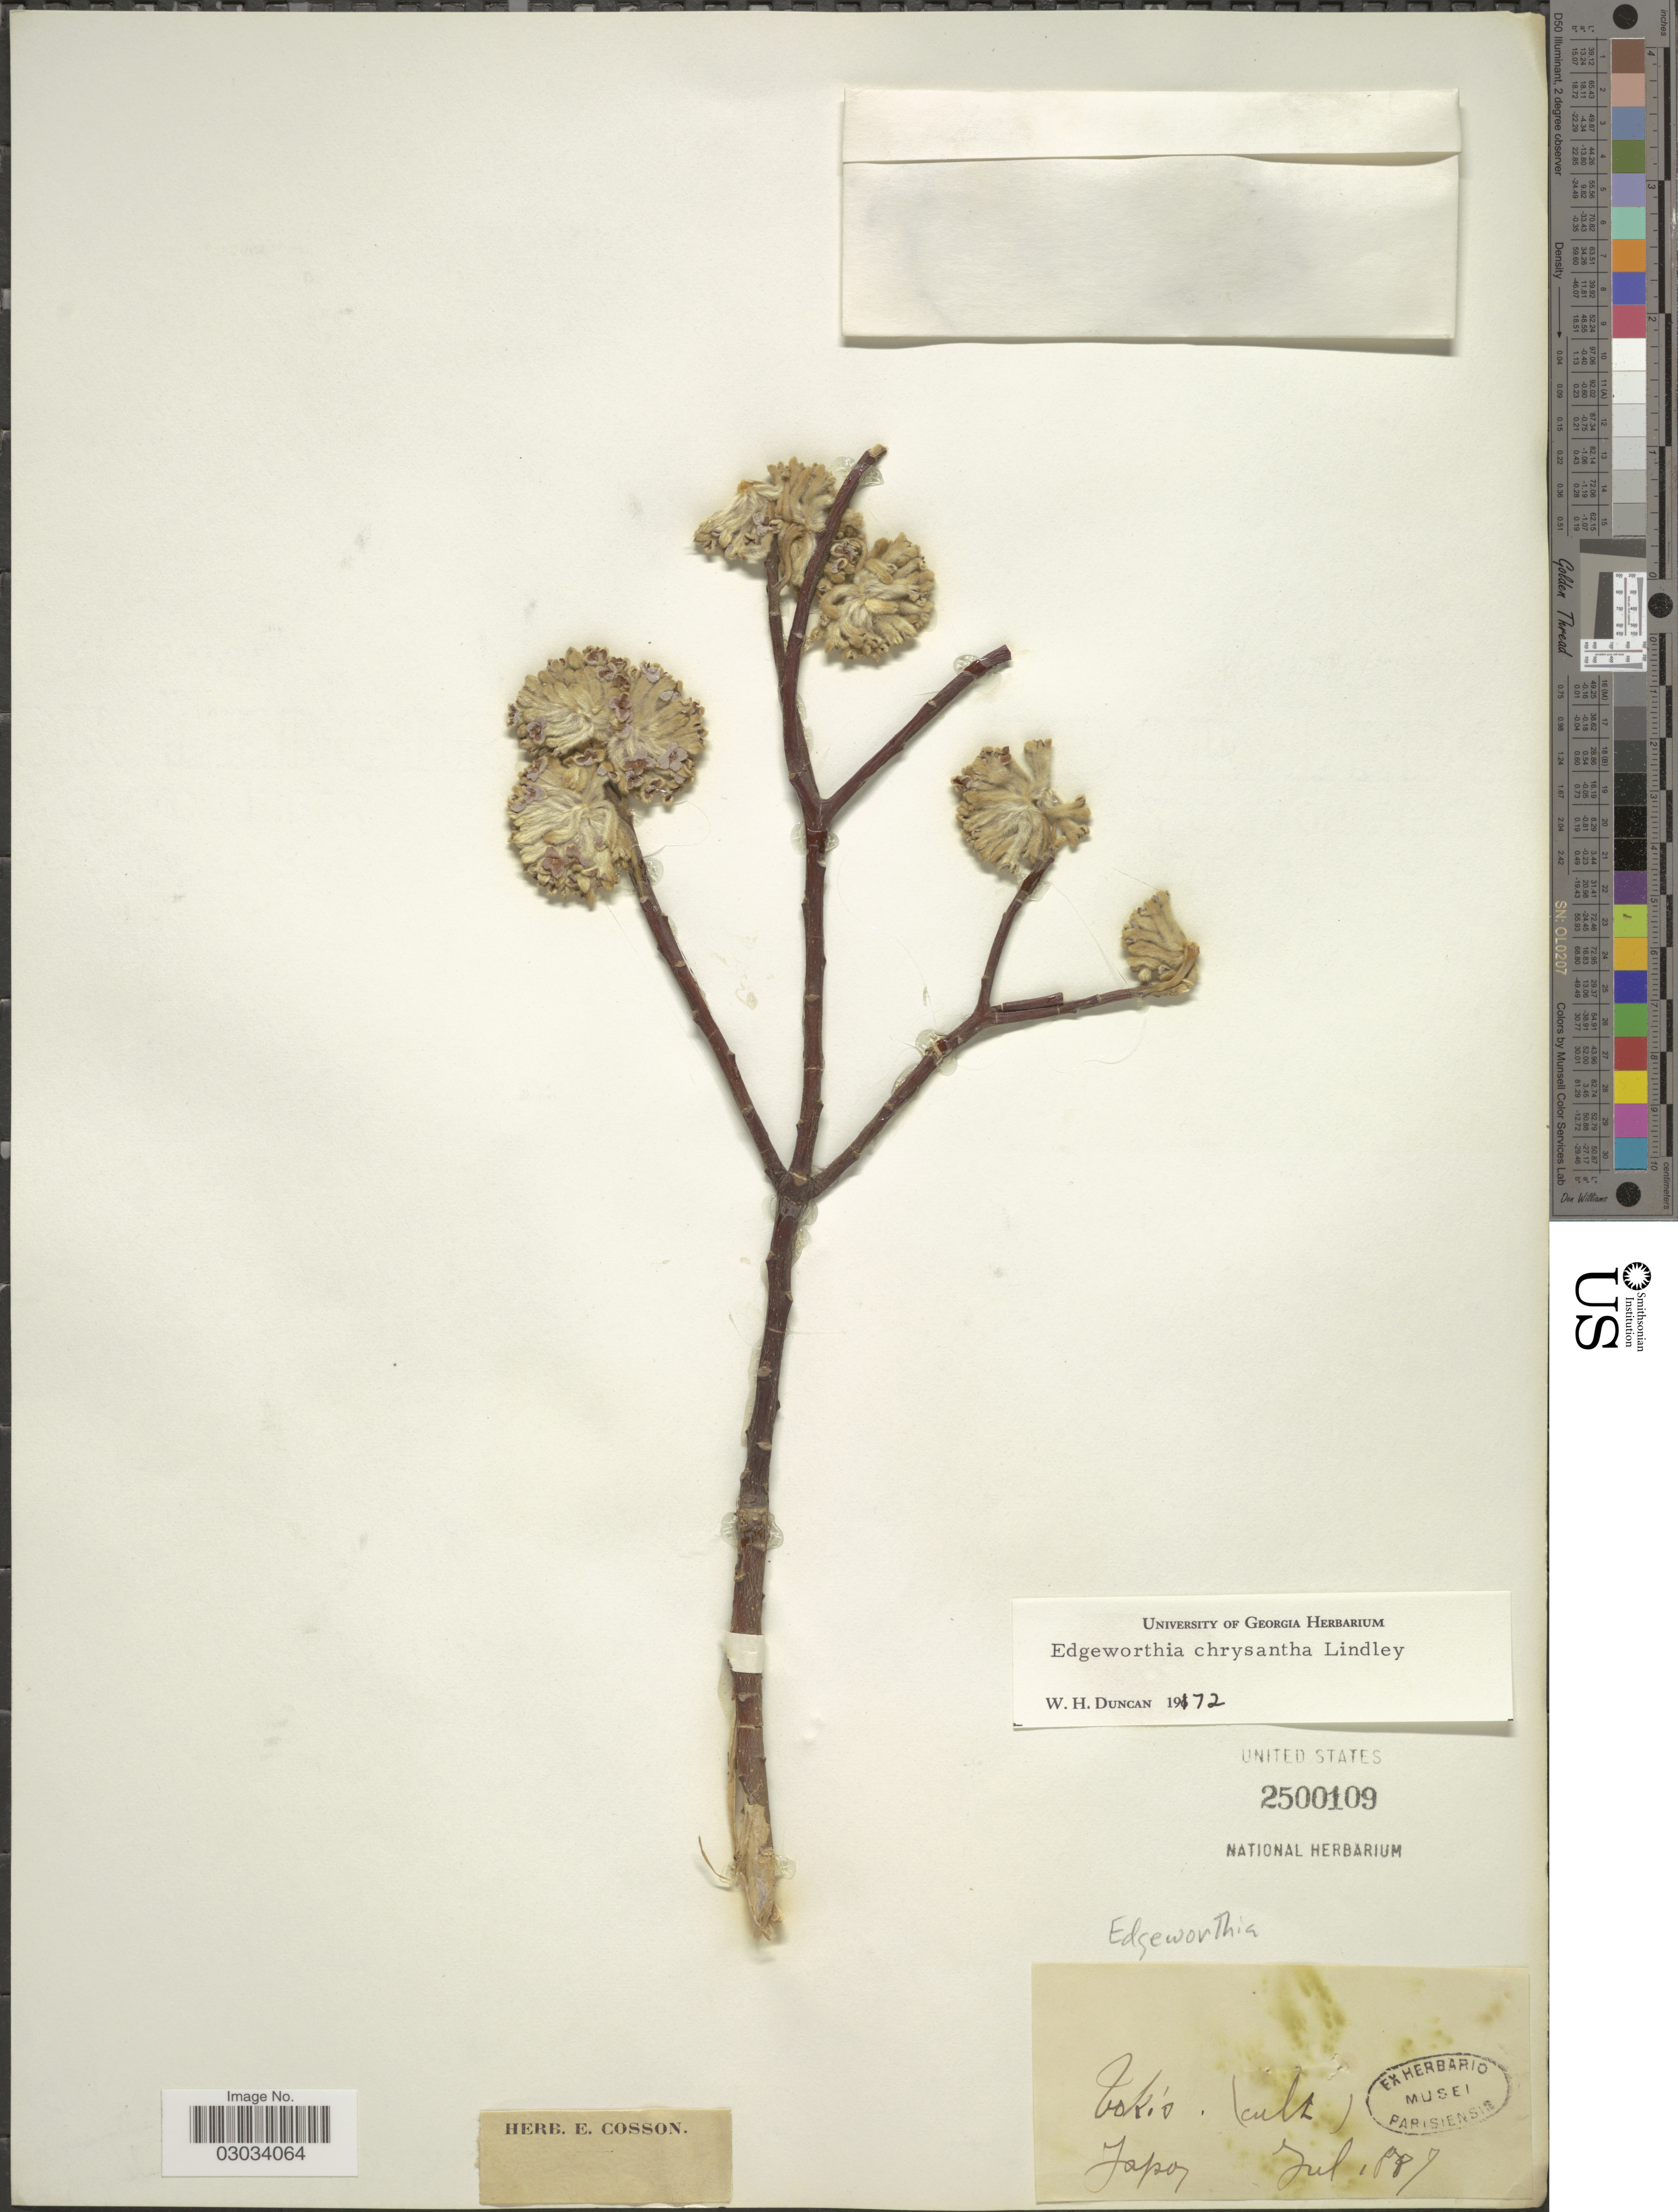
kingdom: Plantae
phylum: Tracheophyta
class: Magnoliopsida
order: Malvales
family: Thymelaeaceae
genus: Edgeworthia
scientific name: Edgeworthia chrysantha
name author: Lindl.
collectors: ex herb. E. Cosson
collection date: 1887-07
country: Japan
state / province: Tokyo, Federal City of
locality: Tokio.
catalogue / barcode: US 2500109